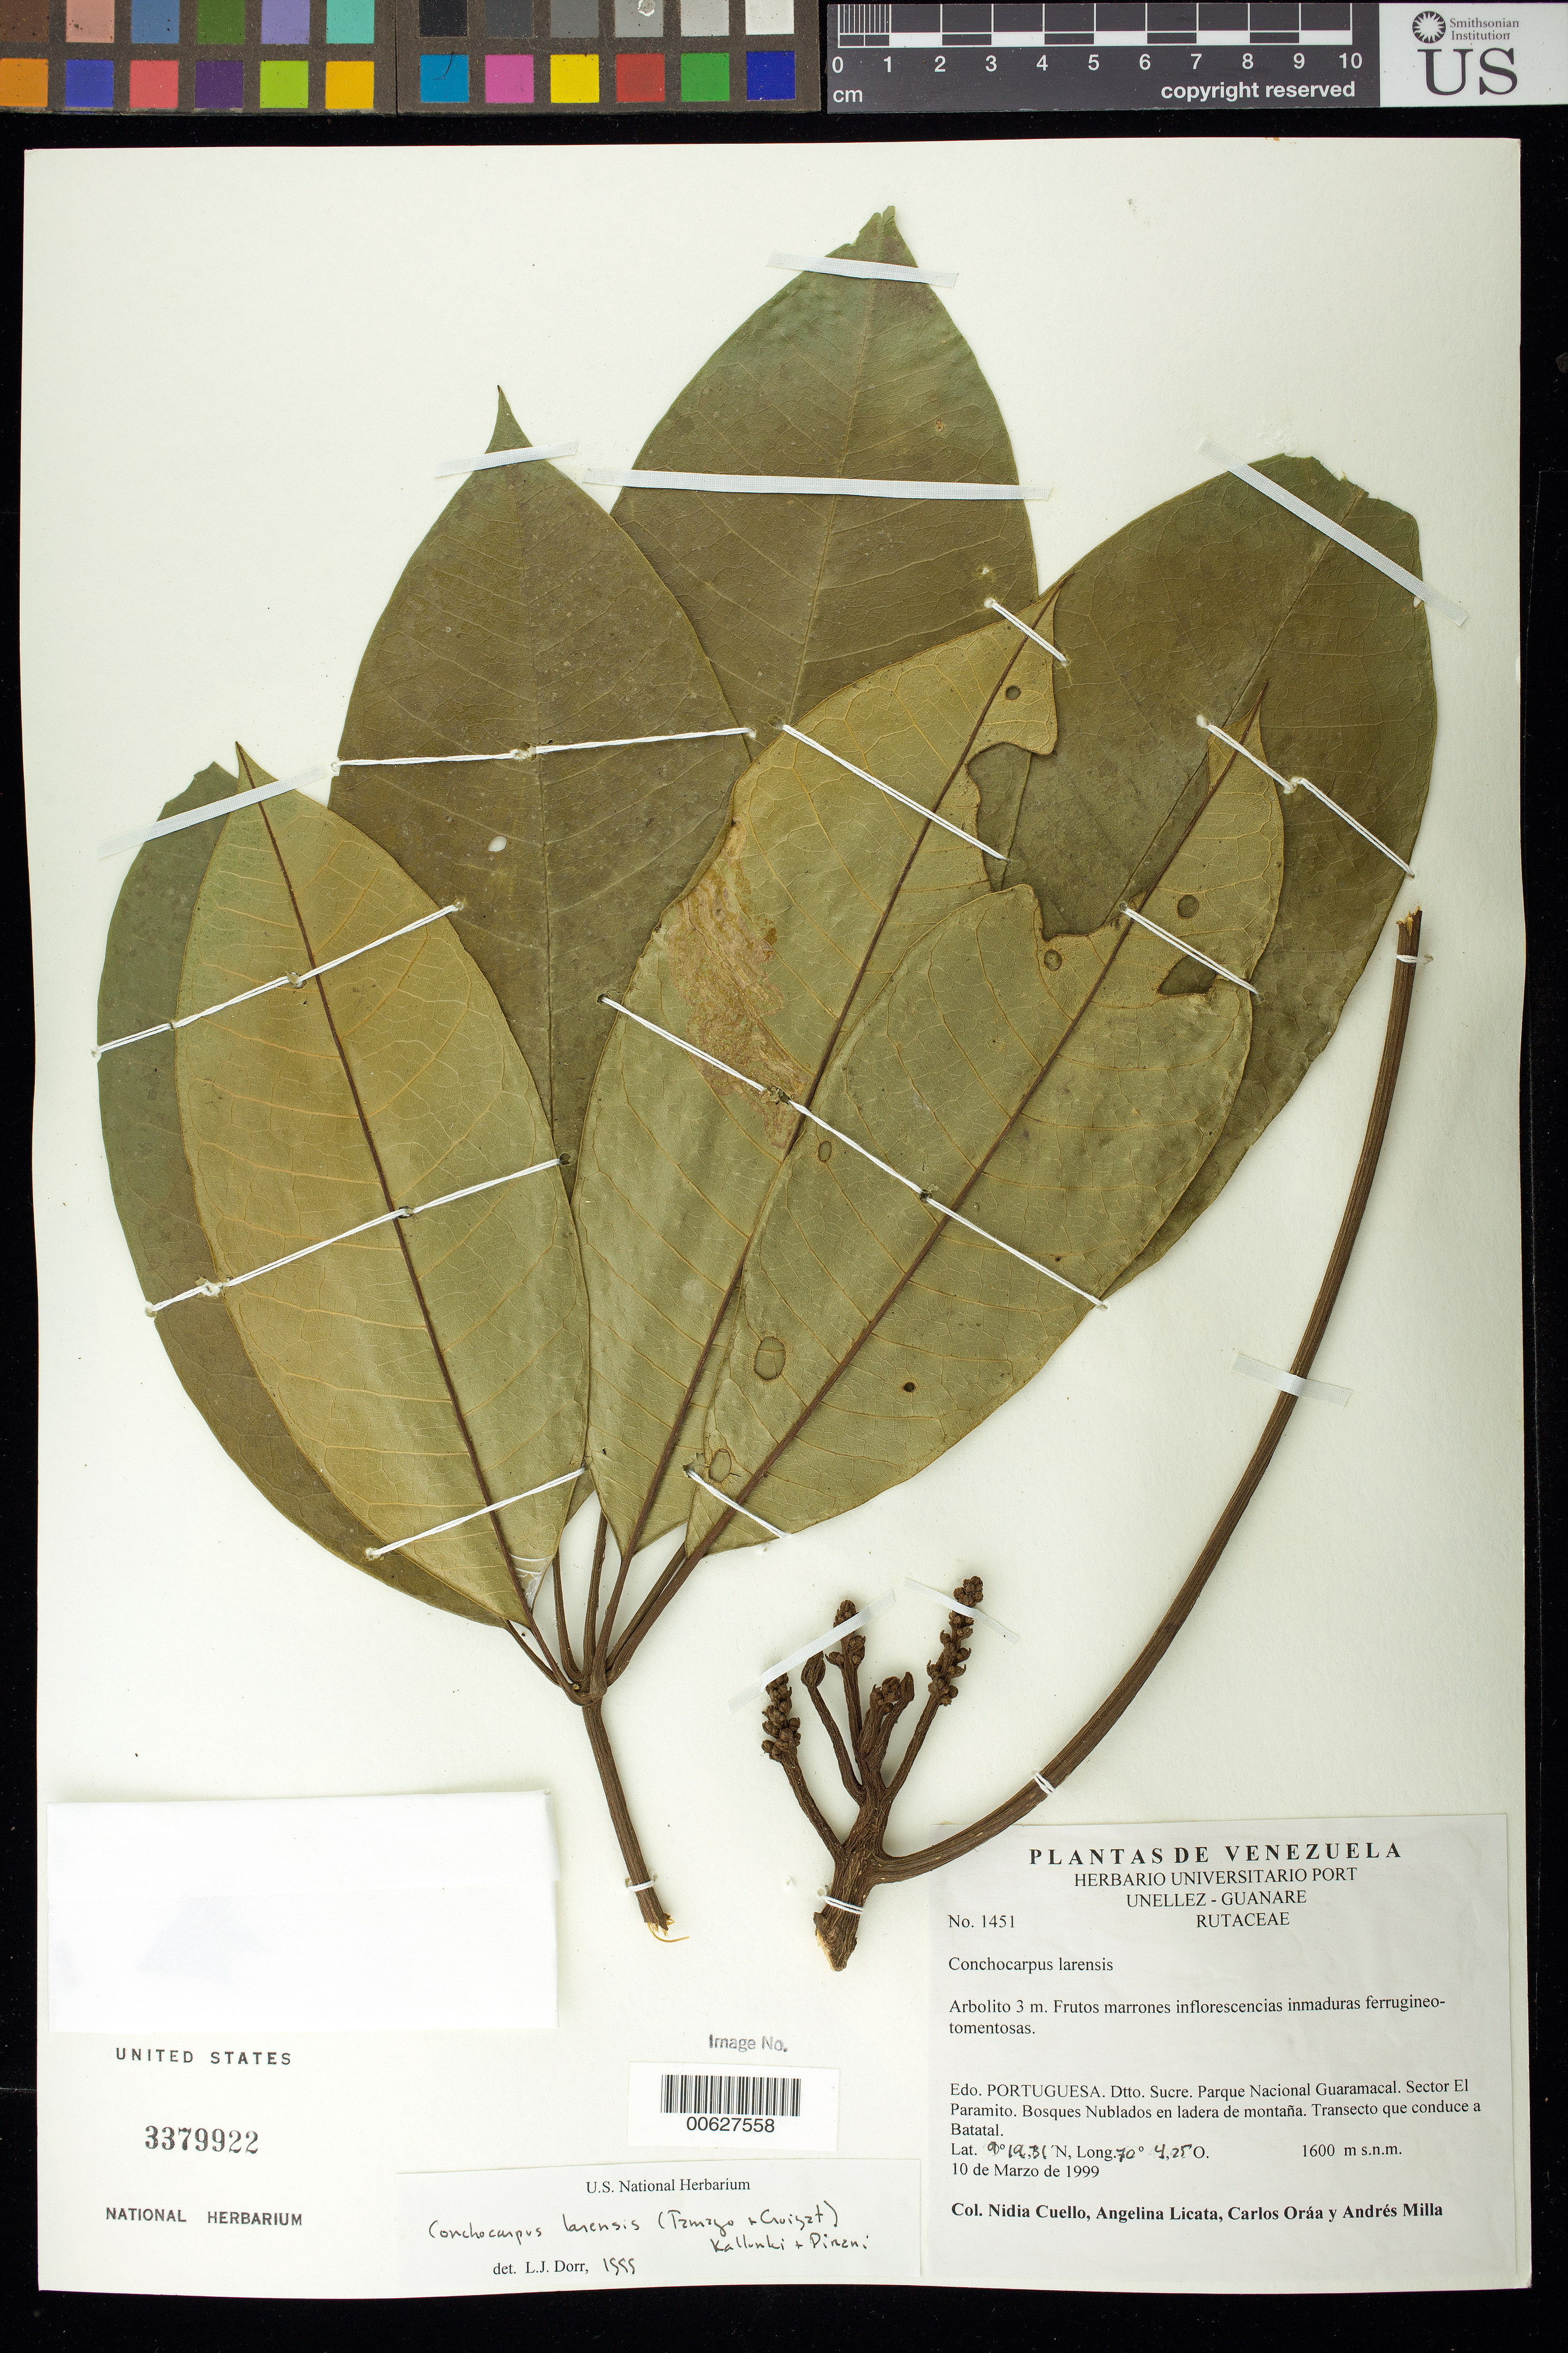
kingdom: Plantae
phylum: Tracheophyta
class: Magnoliopsida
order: Sapindales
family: Rutaceae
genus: Conchocarpus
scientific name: Conchocarpus larensis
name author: (Tamayo & Croizat) Kallunki & Pirani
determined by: Dorr, L. J., (BOT), Smithsonian Institution - National Museum of Natural History (UNITED STATES)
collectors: N. L. Cuello, A. Licata, C. Oráa & A. Milla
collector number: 1451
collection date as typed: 10 Mar 1999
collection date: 1999-03-10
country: Venezuela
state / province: Portuguesa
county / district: Sucre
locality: Parque Nacional Guaramacal. Sector El Paramito, transecto que conduce a Batatal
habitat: Bosques nublados en ladera de montaña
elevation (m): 1600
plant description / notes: PORT, US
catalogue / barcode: US 3379922